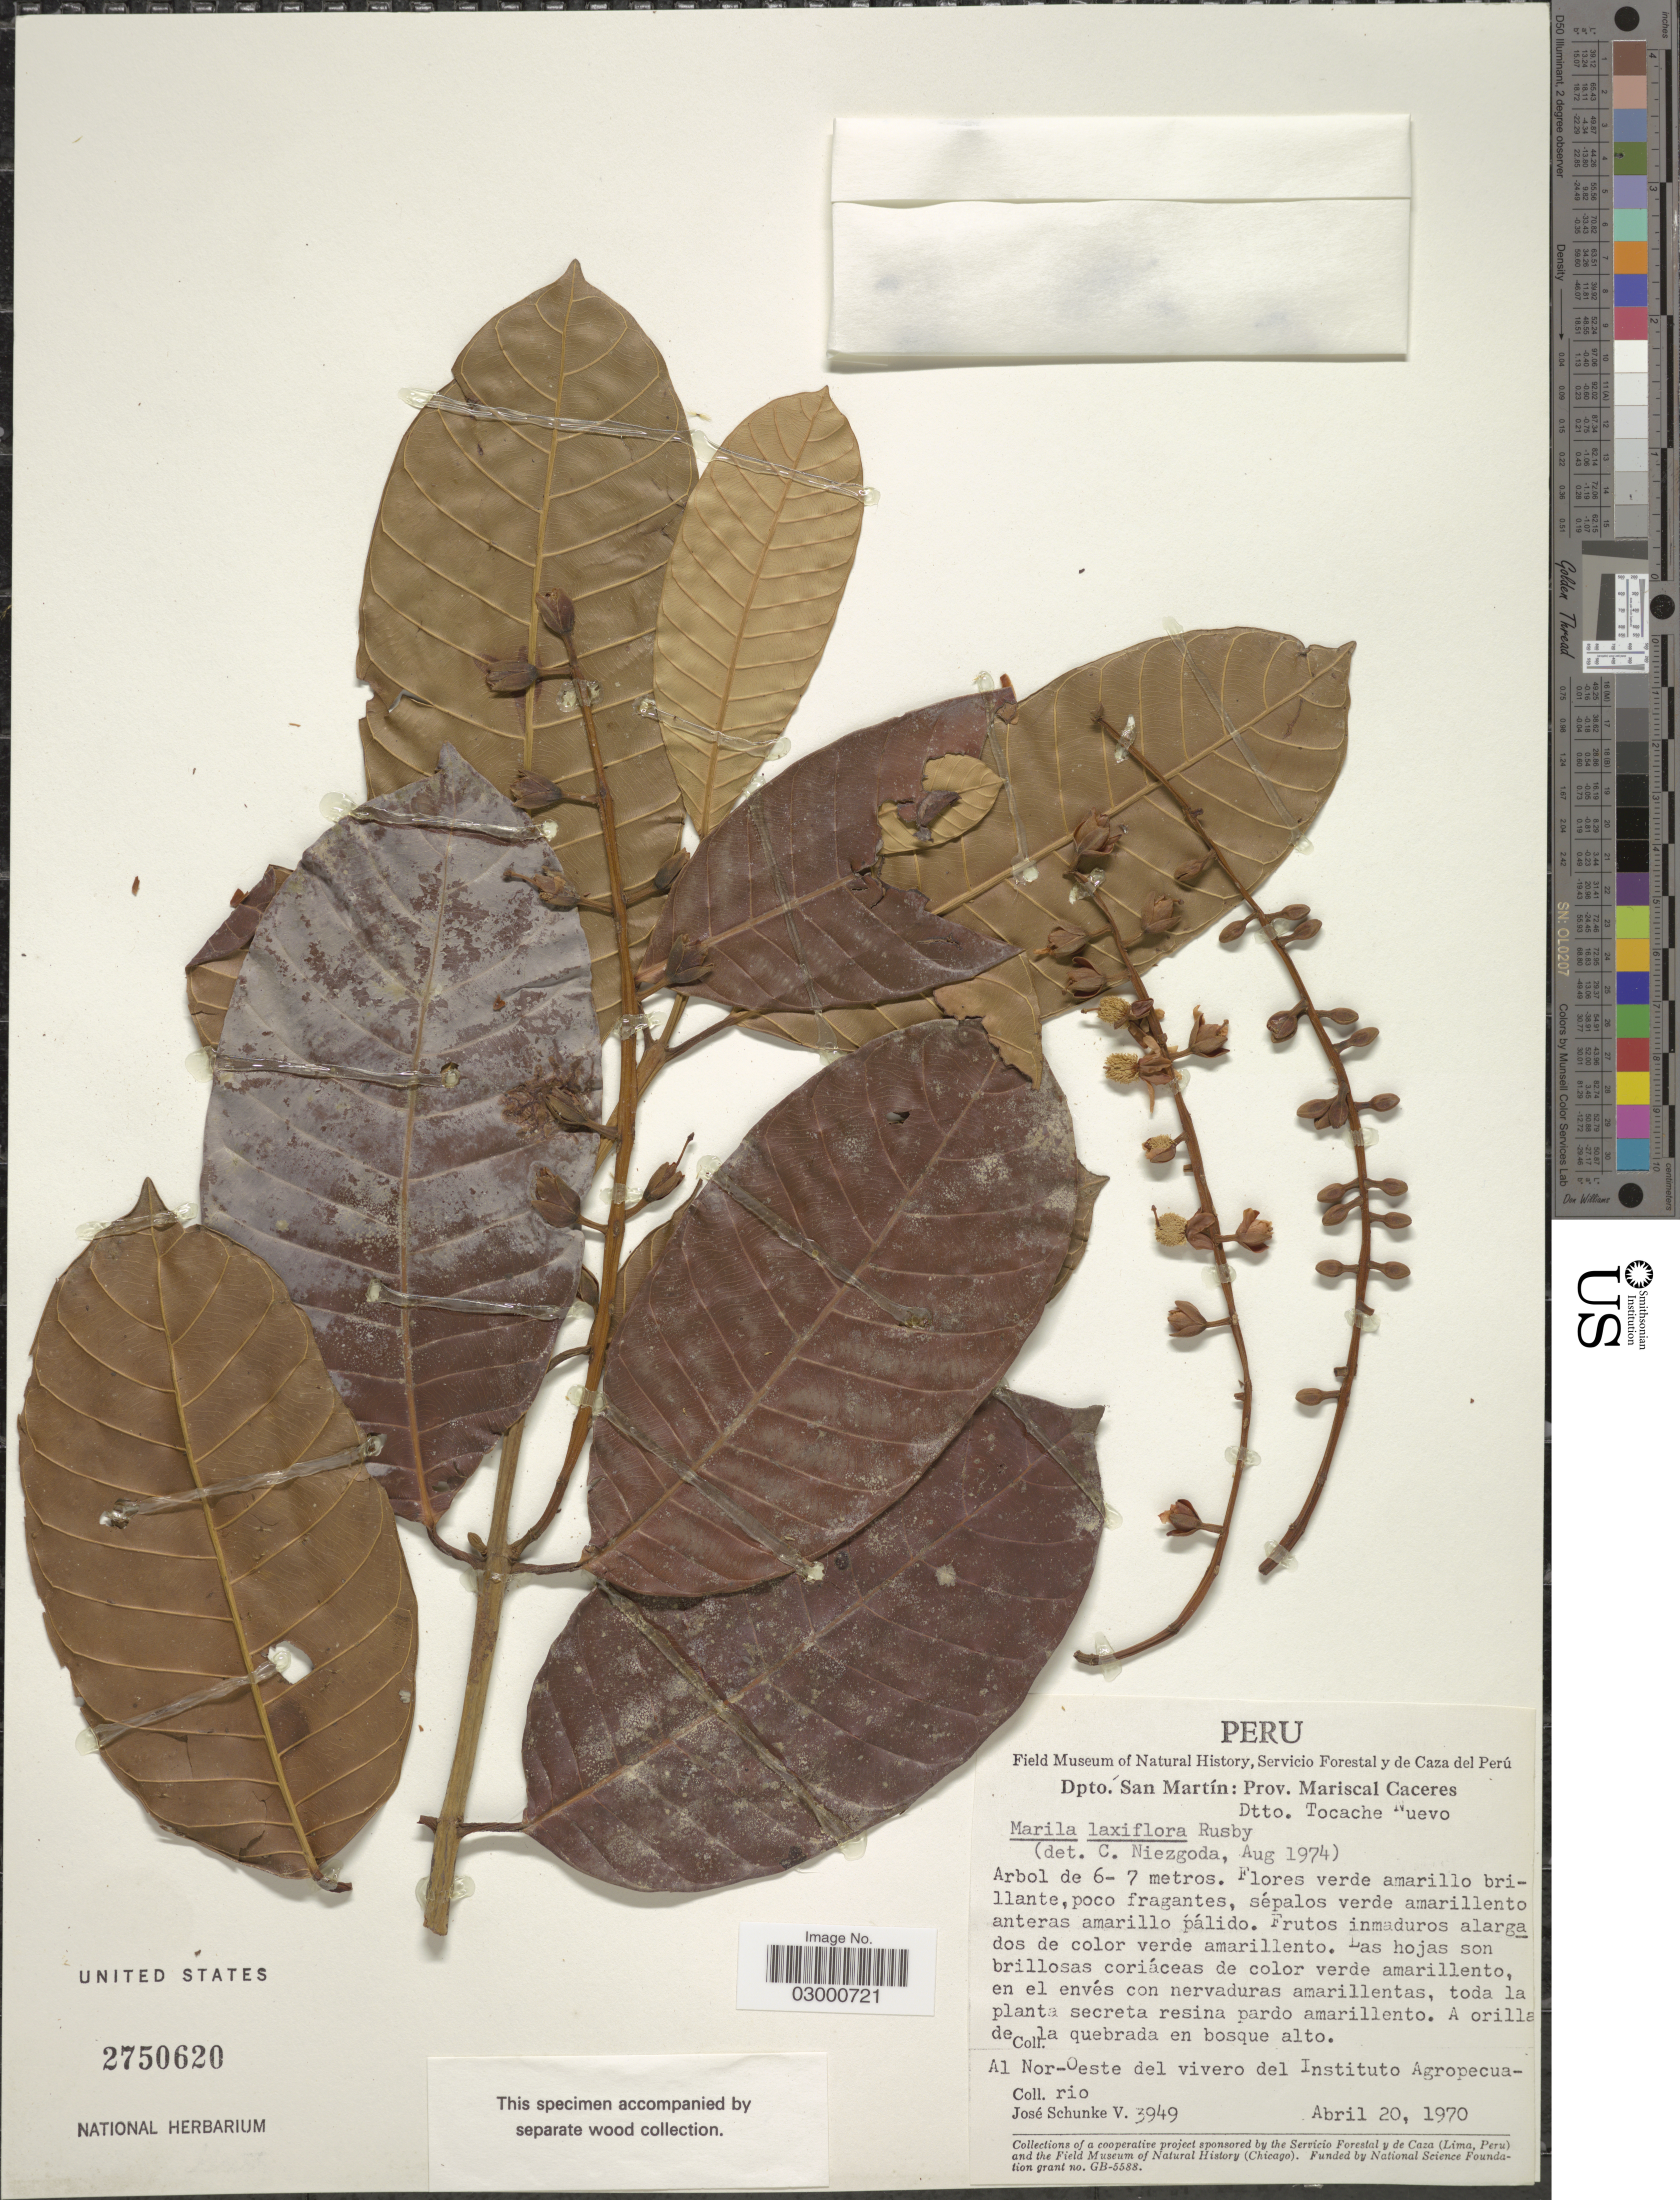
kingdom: Plantae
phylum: Tracheophyta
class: Magnoliopsida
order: Malpighiales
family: Calophyllaceae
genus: Marila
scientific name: Marila laxiflora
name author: Rusby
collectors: J. Schunke Vigo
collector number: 3949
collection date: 1970-04-20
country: Peru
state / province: San Martín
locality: Dpto. San Martín: Prov. Mariscal Caceres. Dtto. Tocache Nuevo. Al Nor-Oeste del vivero del Instituto Agropecuario.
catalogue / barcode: US 2750620